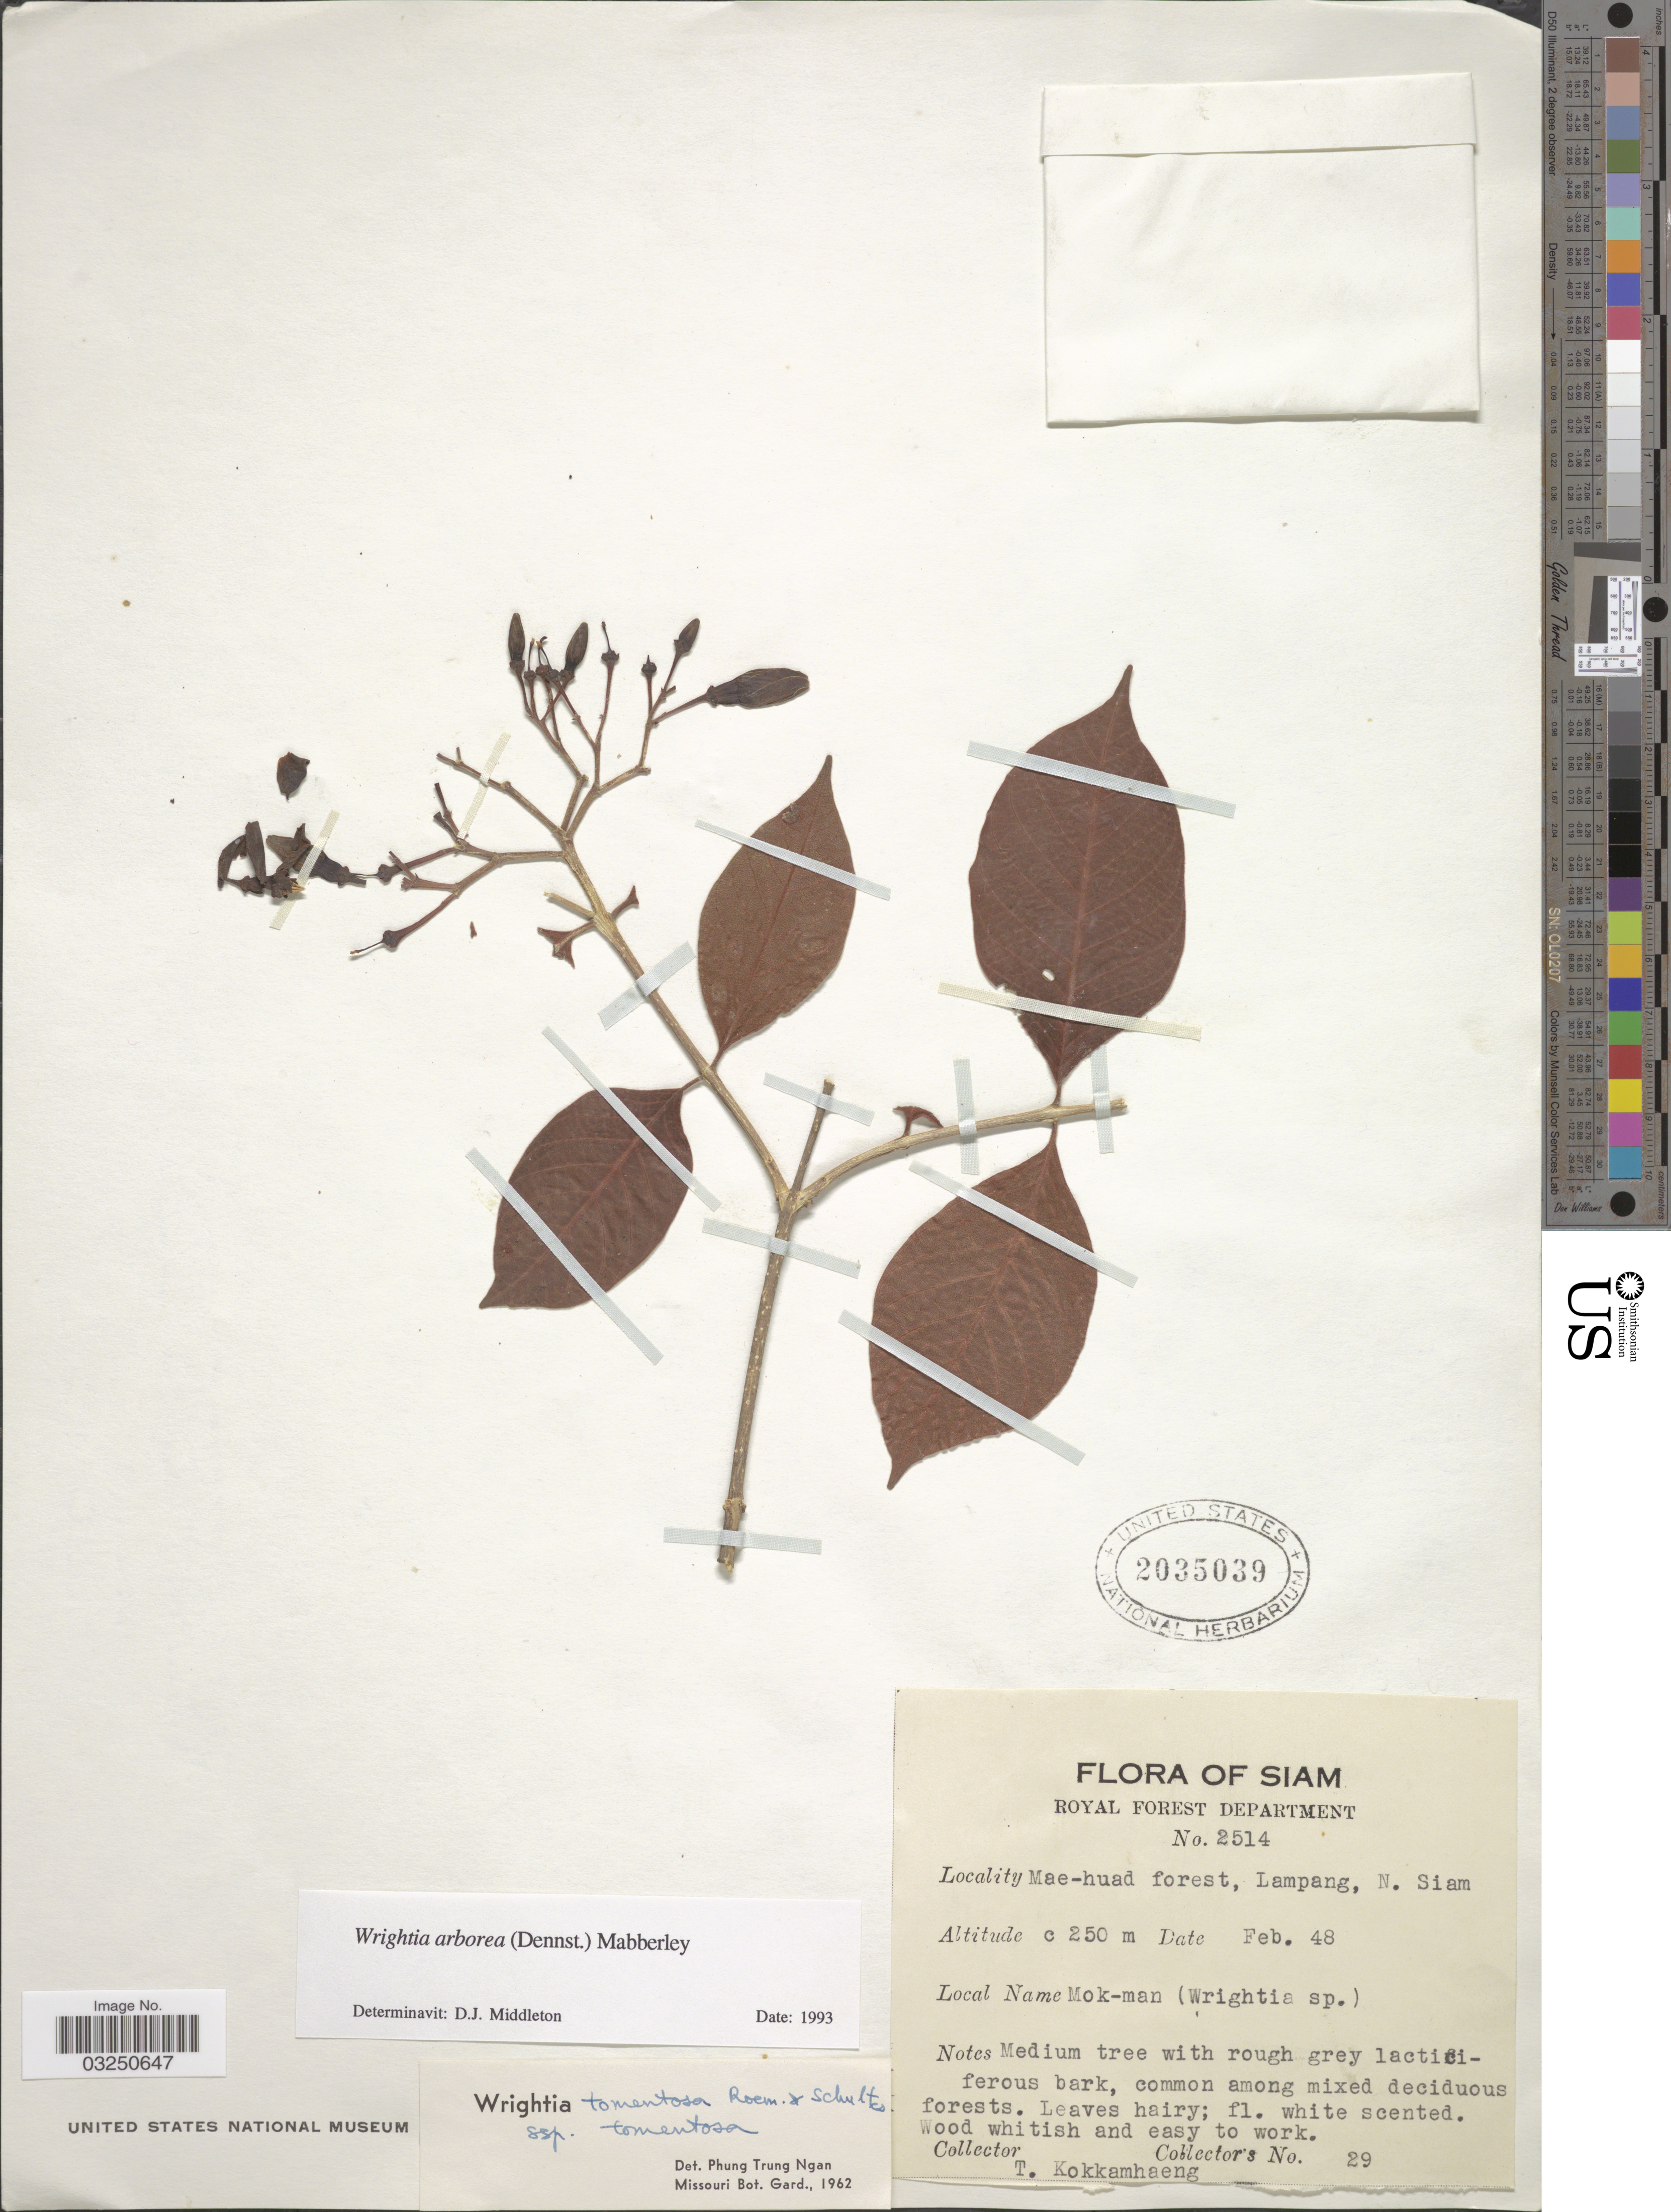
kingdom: Plantae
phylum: Tracheophyta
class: Magnoliopsida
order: Gentianales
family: Apocynaceae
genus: Wrightia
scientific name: Wrightia arborea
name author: (Dennst.) Mabb.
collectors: T. Kokkamhaeng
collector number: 29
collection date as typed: Transcribed d/m/y: /2/48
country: Thailand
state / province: Lampang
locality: Siam. Mae-huad forest, N. Siam.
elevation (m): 250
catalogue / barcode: US 2035039